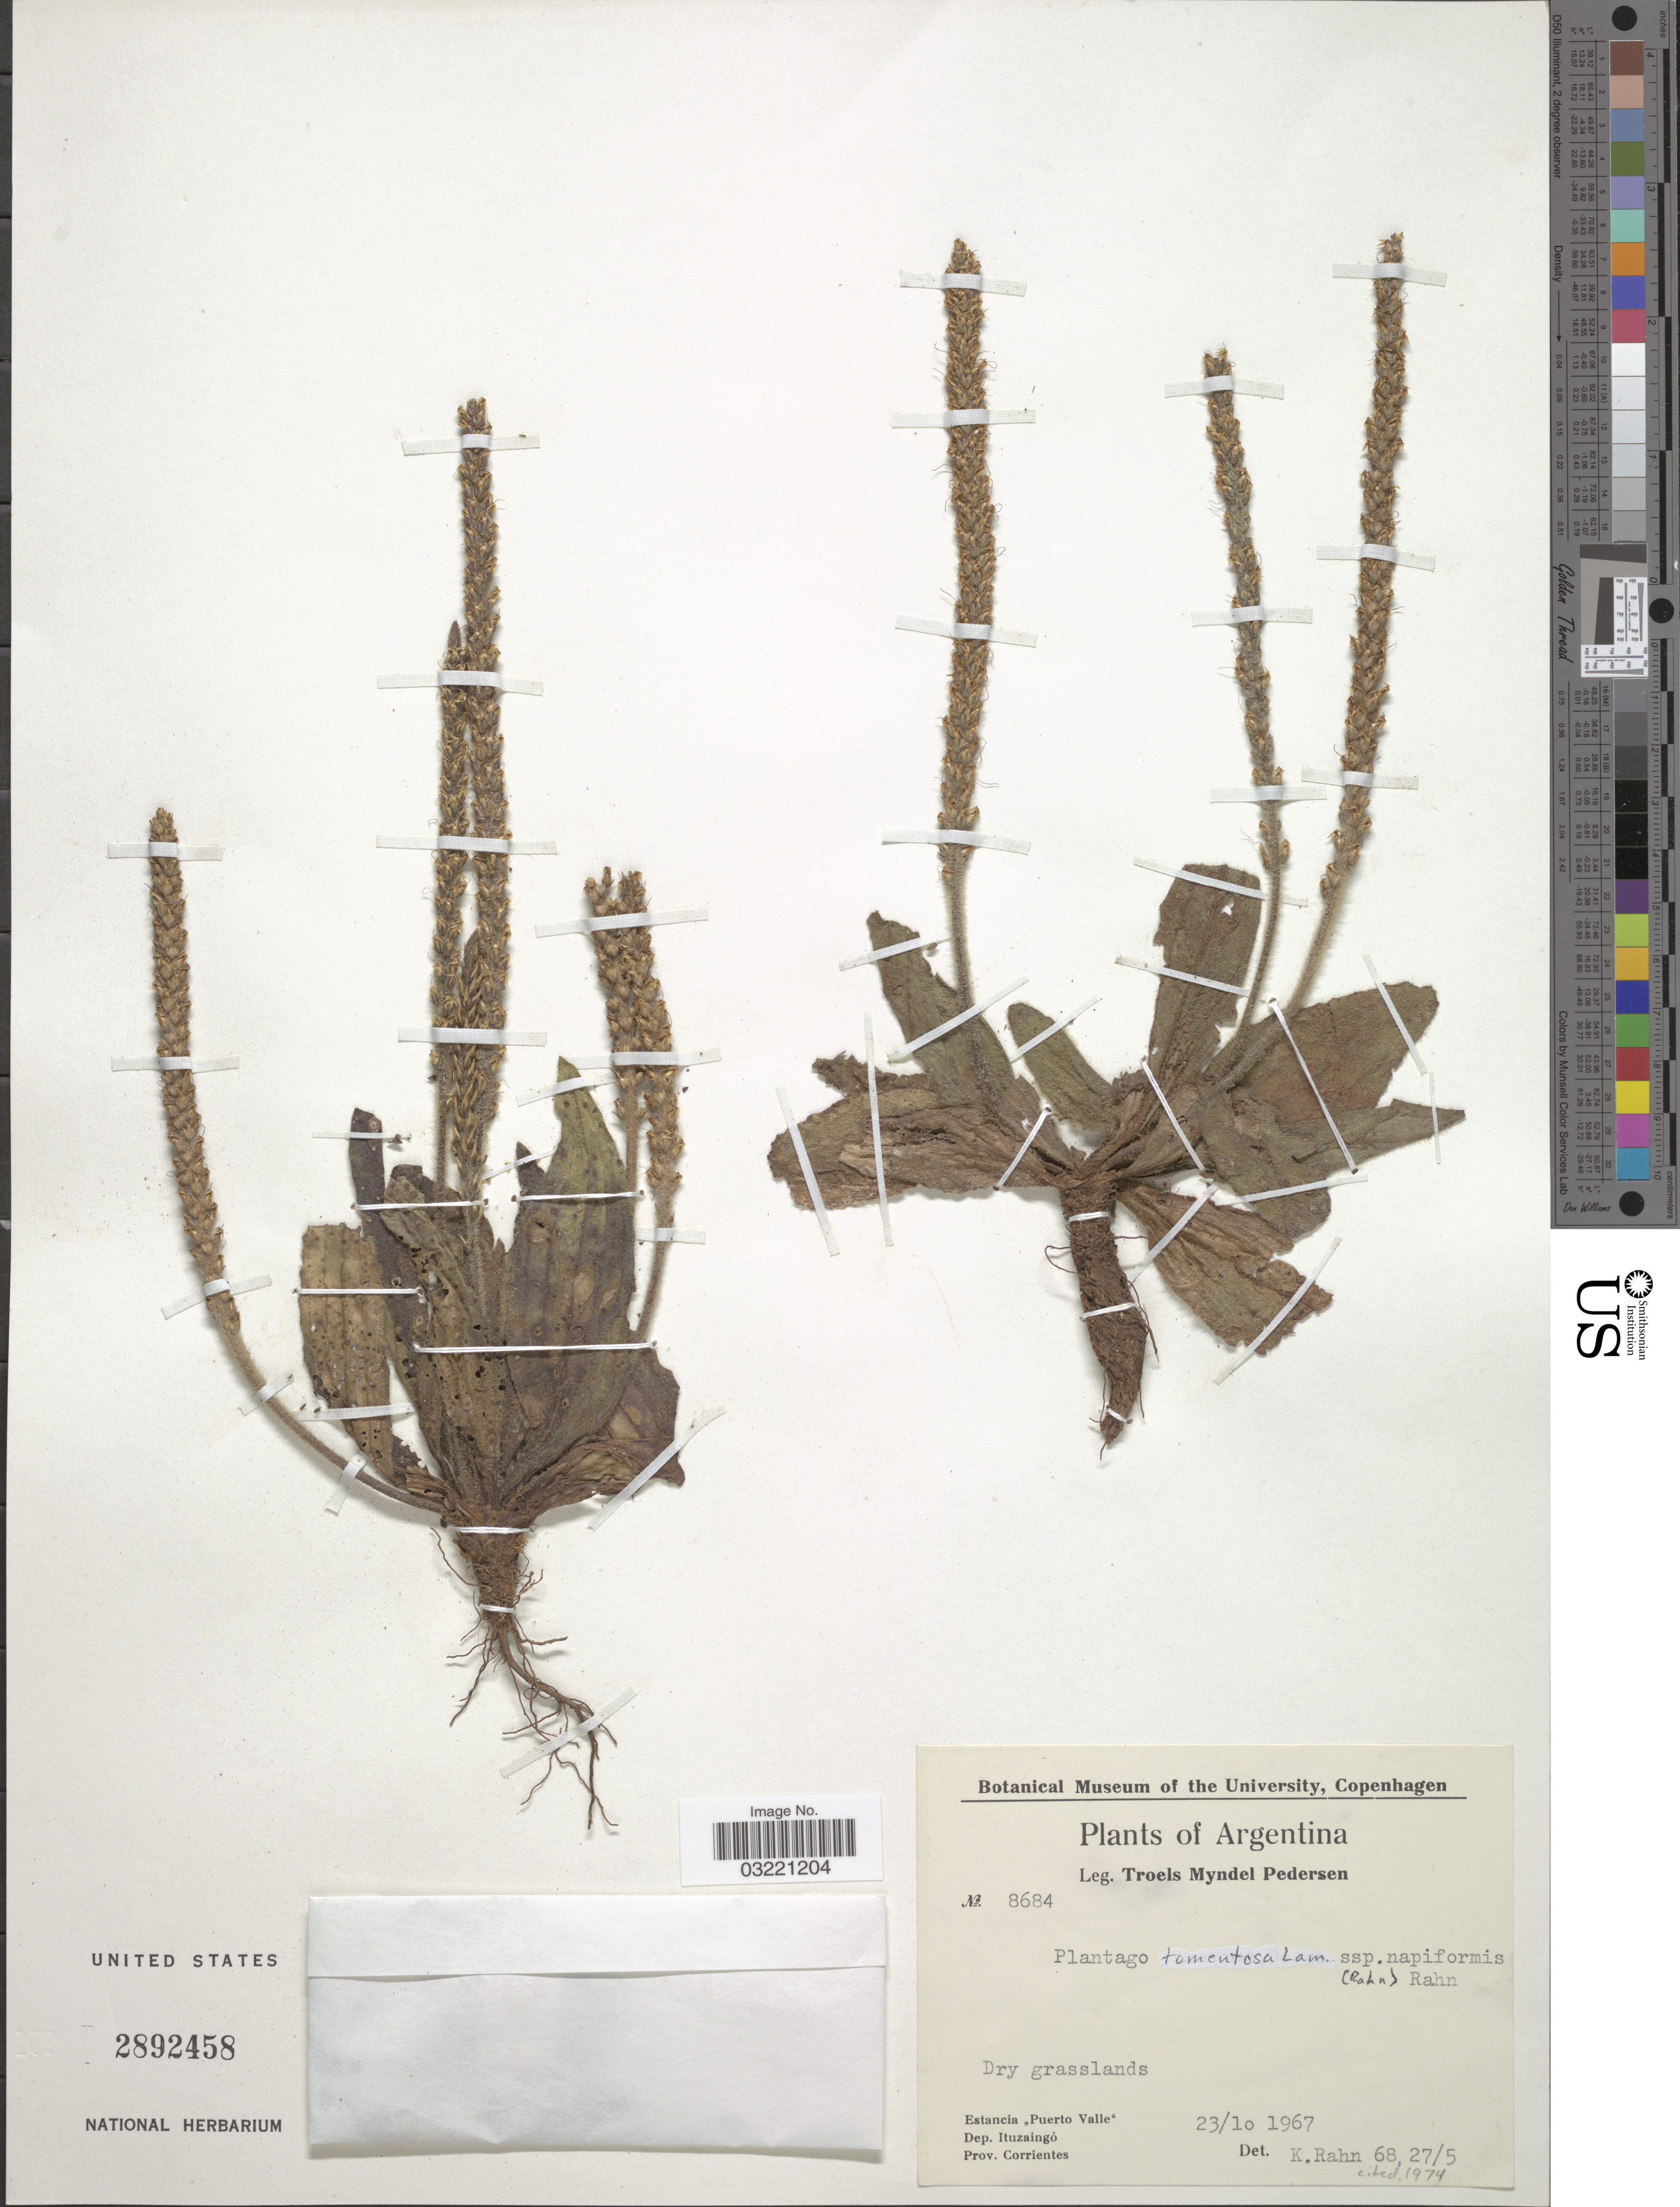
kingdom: Plantae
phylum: Tracheophyta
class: Magnoliopsida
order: Lamiales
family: Plantaginaceae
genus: Plantago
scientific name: Plantago tomentosa subsp. napiformis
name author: Lam.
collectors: T. Pederson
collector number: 8684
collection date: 1967-10-23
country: Argentina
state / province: Corrientes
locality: Estancia "Puerto Valle", Dep. Ituzaingó.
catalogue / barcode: US 2892458